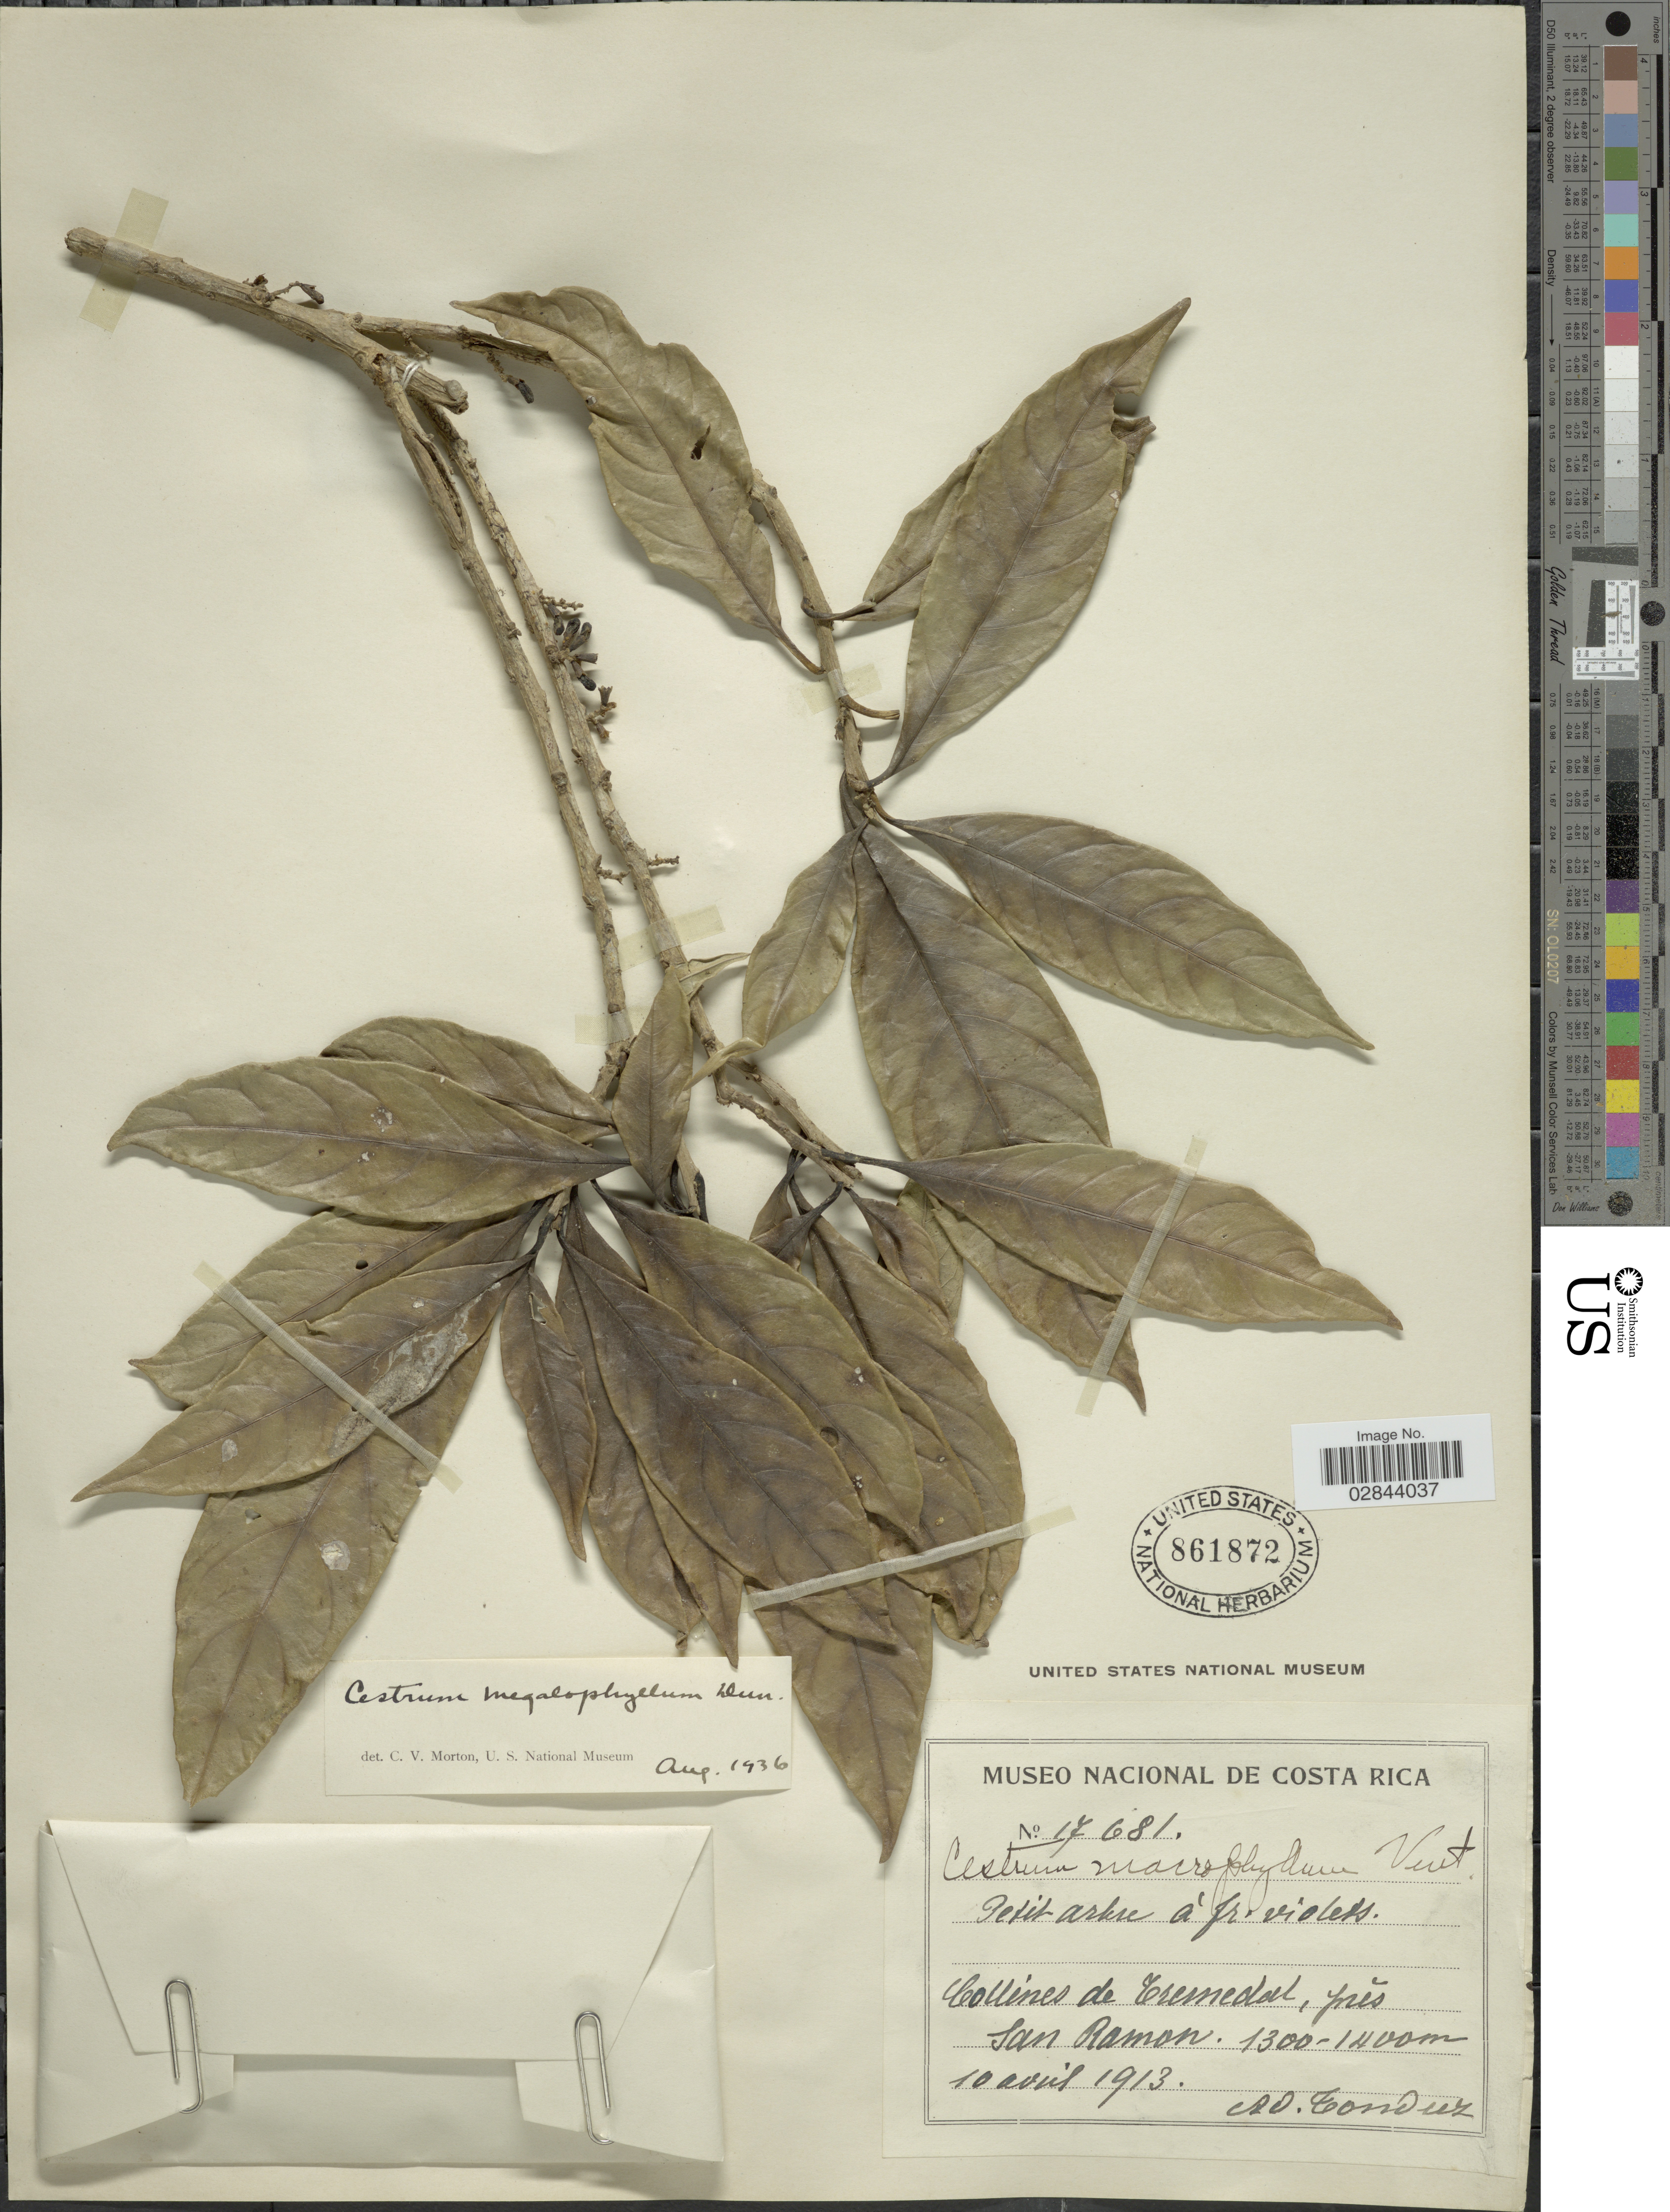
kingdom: Plantae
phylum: Tracheophyta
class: Magnoliopsida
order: Solanales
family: Solanaceae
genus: Cestrum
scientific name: Cestrum schlechtendahlii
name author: G. Don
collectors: A. Tonduz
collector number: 17681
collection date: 1913-04-10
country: Costa Rica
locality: Collines de Tremedal, prés San Ramon.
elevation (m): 1300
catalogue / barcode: US 861872